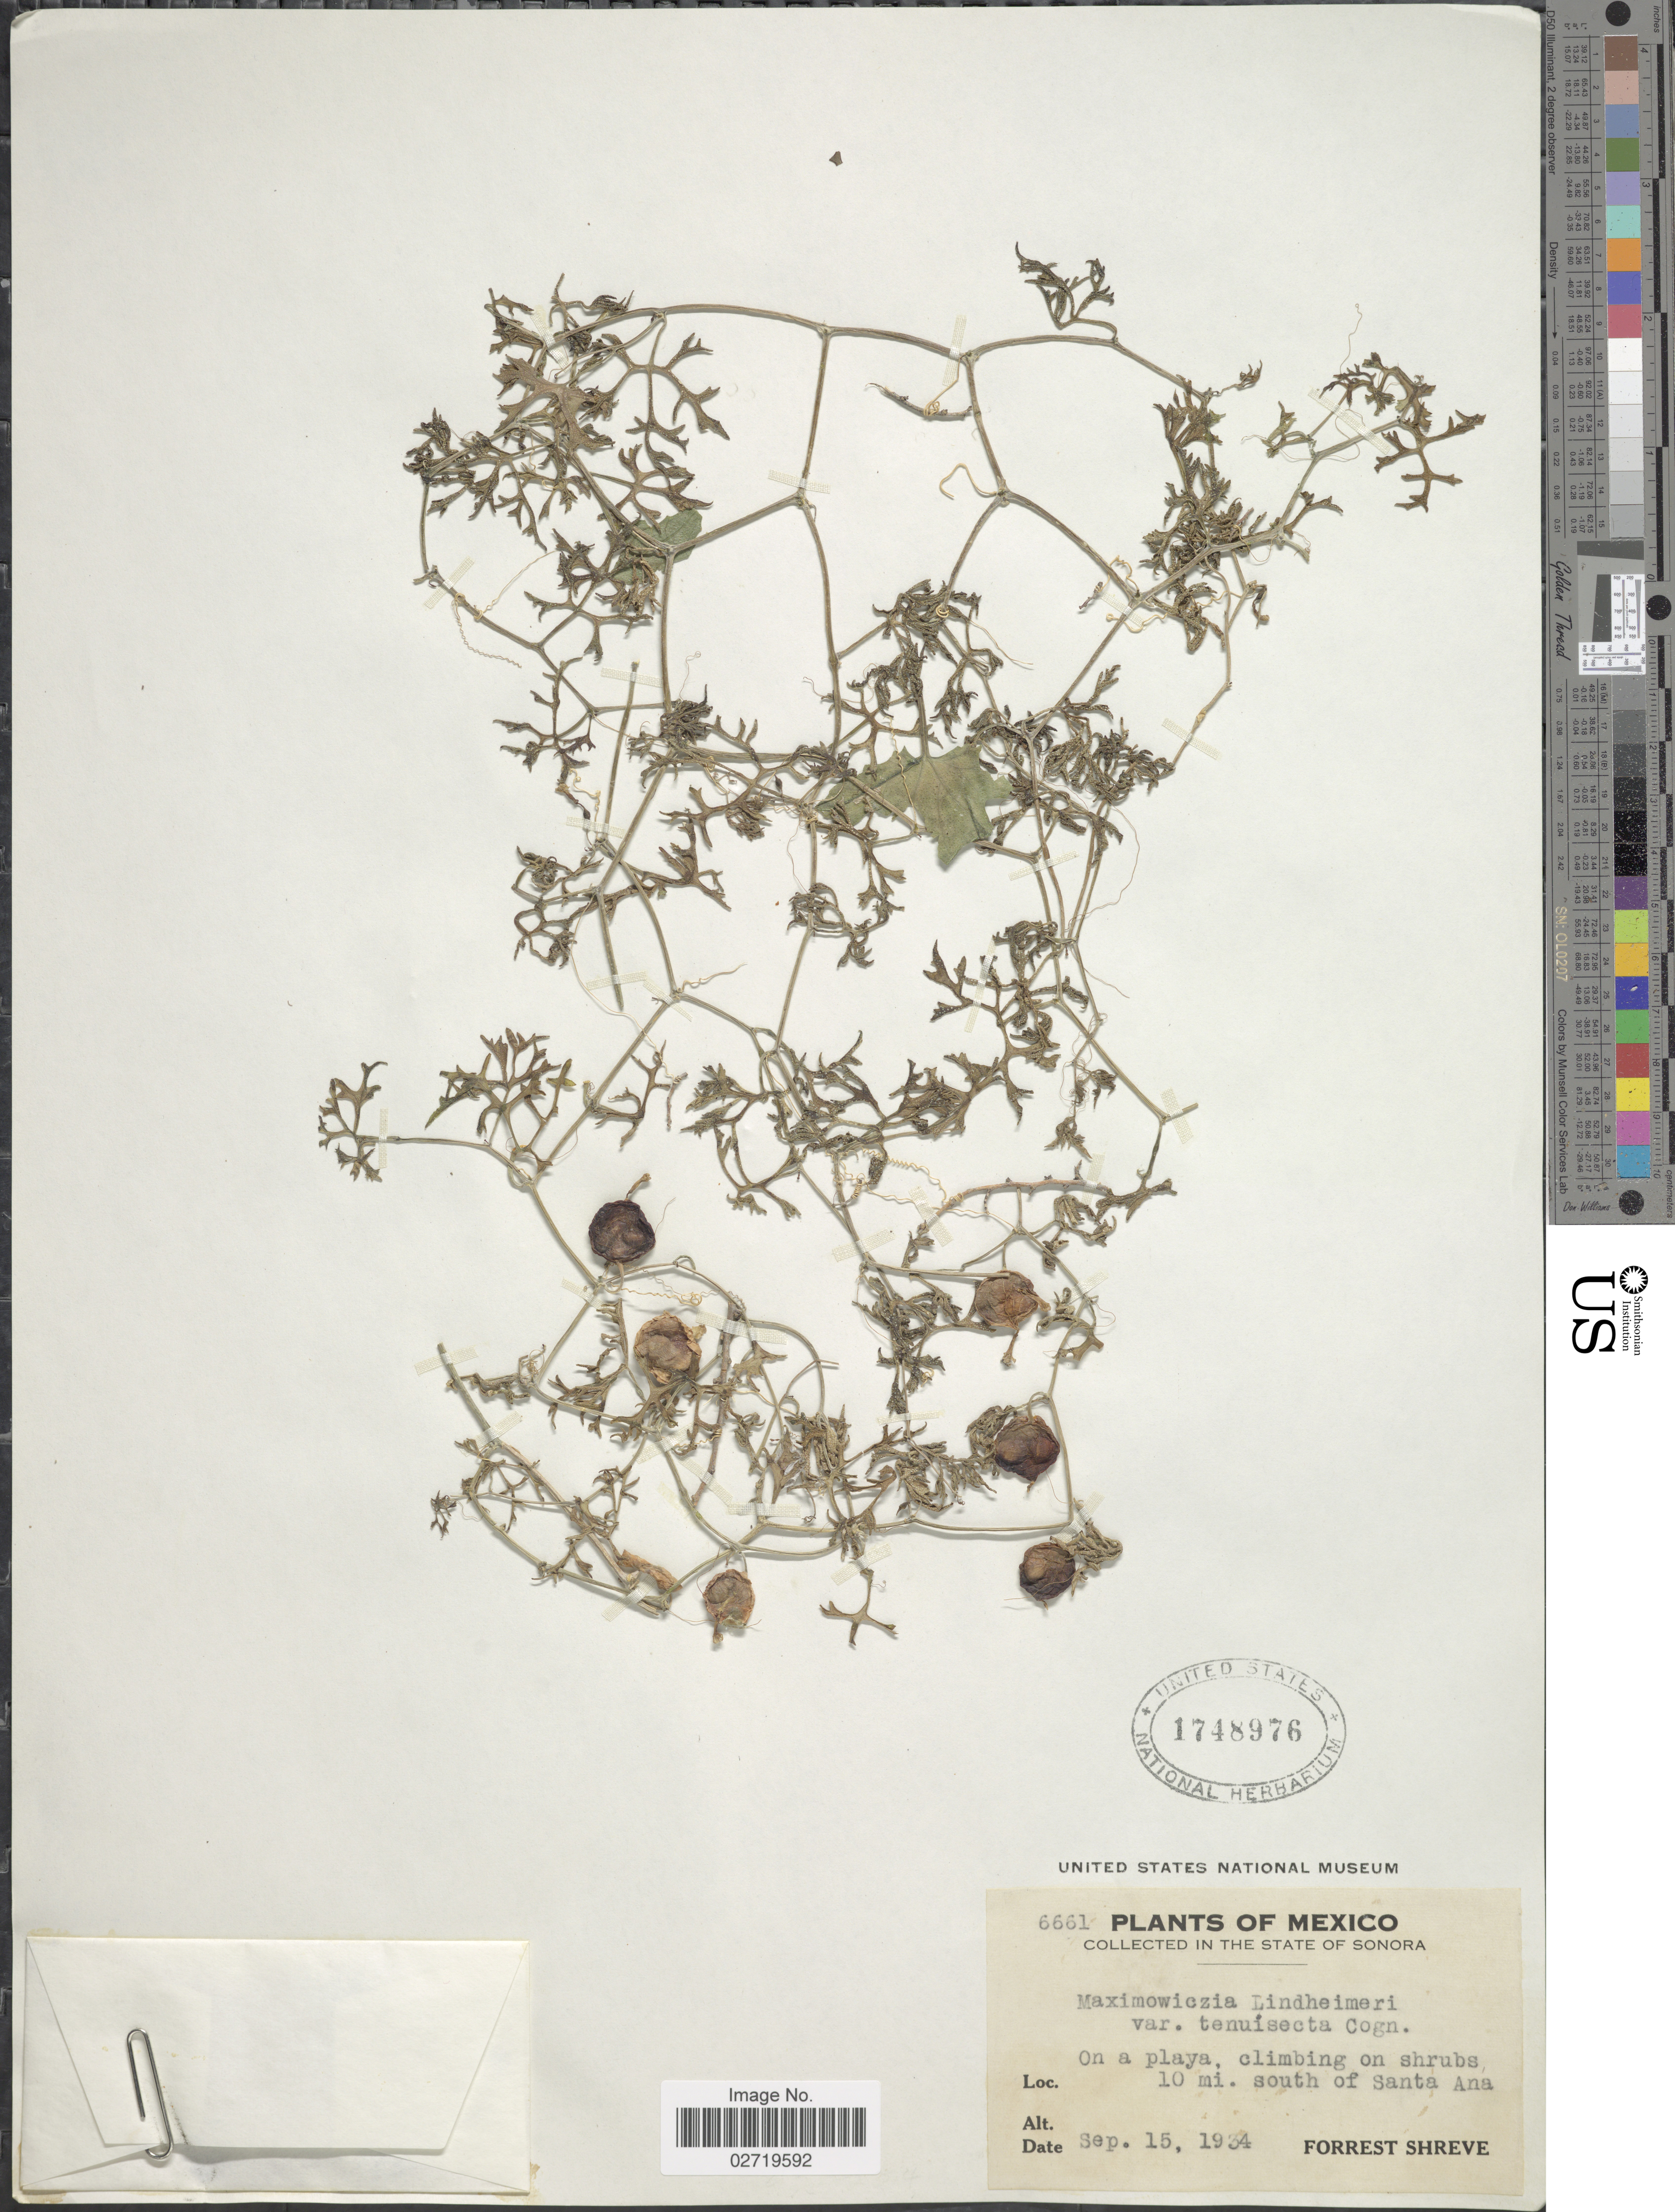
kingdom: Plantae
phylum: Tracheophyta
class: Magnoliopsida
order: Cucurbitales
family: Cucurbitaceae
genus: Ibervillea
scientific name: Ibervillea tenuisecta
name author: (A. Gray) Small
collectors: F. Shreve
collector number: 6661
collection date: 1934-09-15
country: Mexico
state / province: Sonora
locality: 10 mi south of Santa Ana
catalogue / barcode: US 1748976